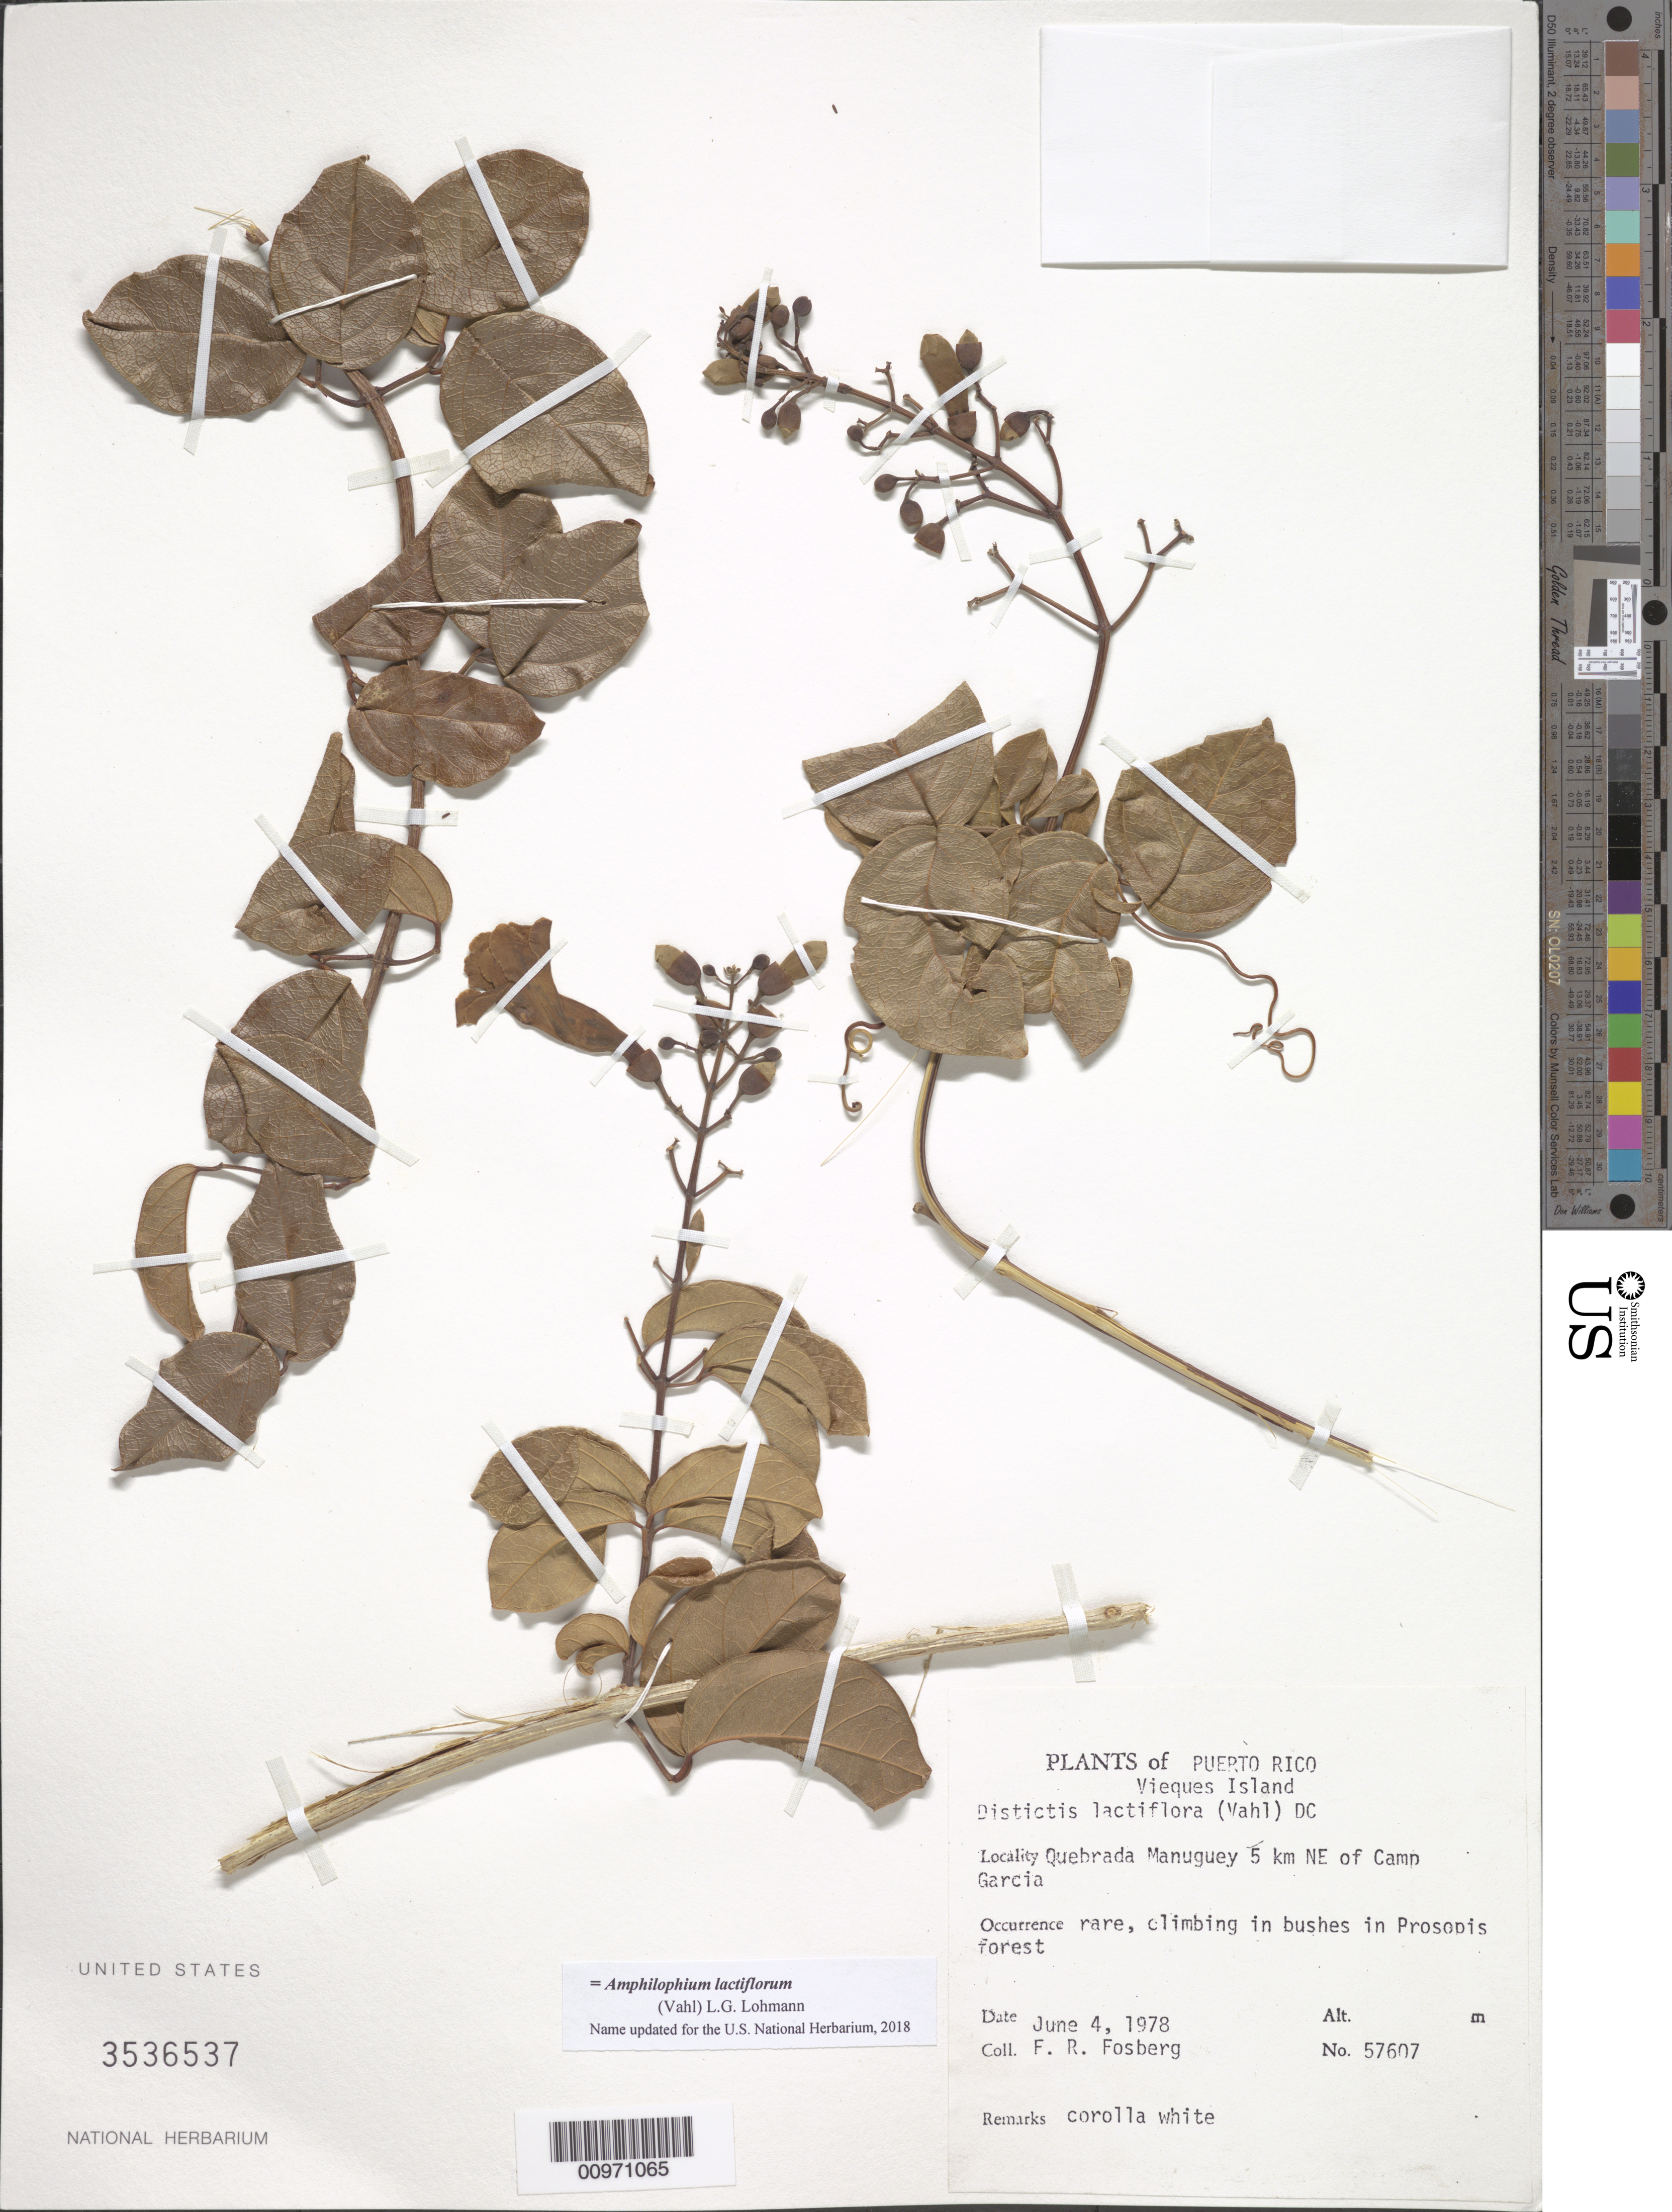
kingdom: Plantae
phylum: Tracheophyta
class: Magnoliopsida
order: Lamiales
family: Bignoniaceae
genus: Amphilophium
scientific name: Amphilophium lactiflorum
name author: (Vahl) L.G. Lohmann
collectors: F. R. Fosberg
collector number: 57607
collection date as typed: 04 Jun 1978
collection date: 1978-06-04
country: Puerto Rico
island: Vieques I.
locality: Quebrada Manuguey, 5 km NE of Camp Garcia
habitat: Climbing in bushes in Prosopis forest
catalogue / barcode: US 3536537